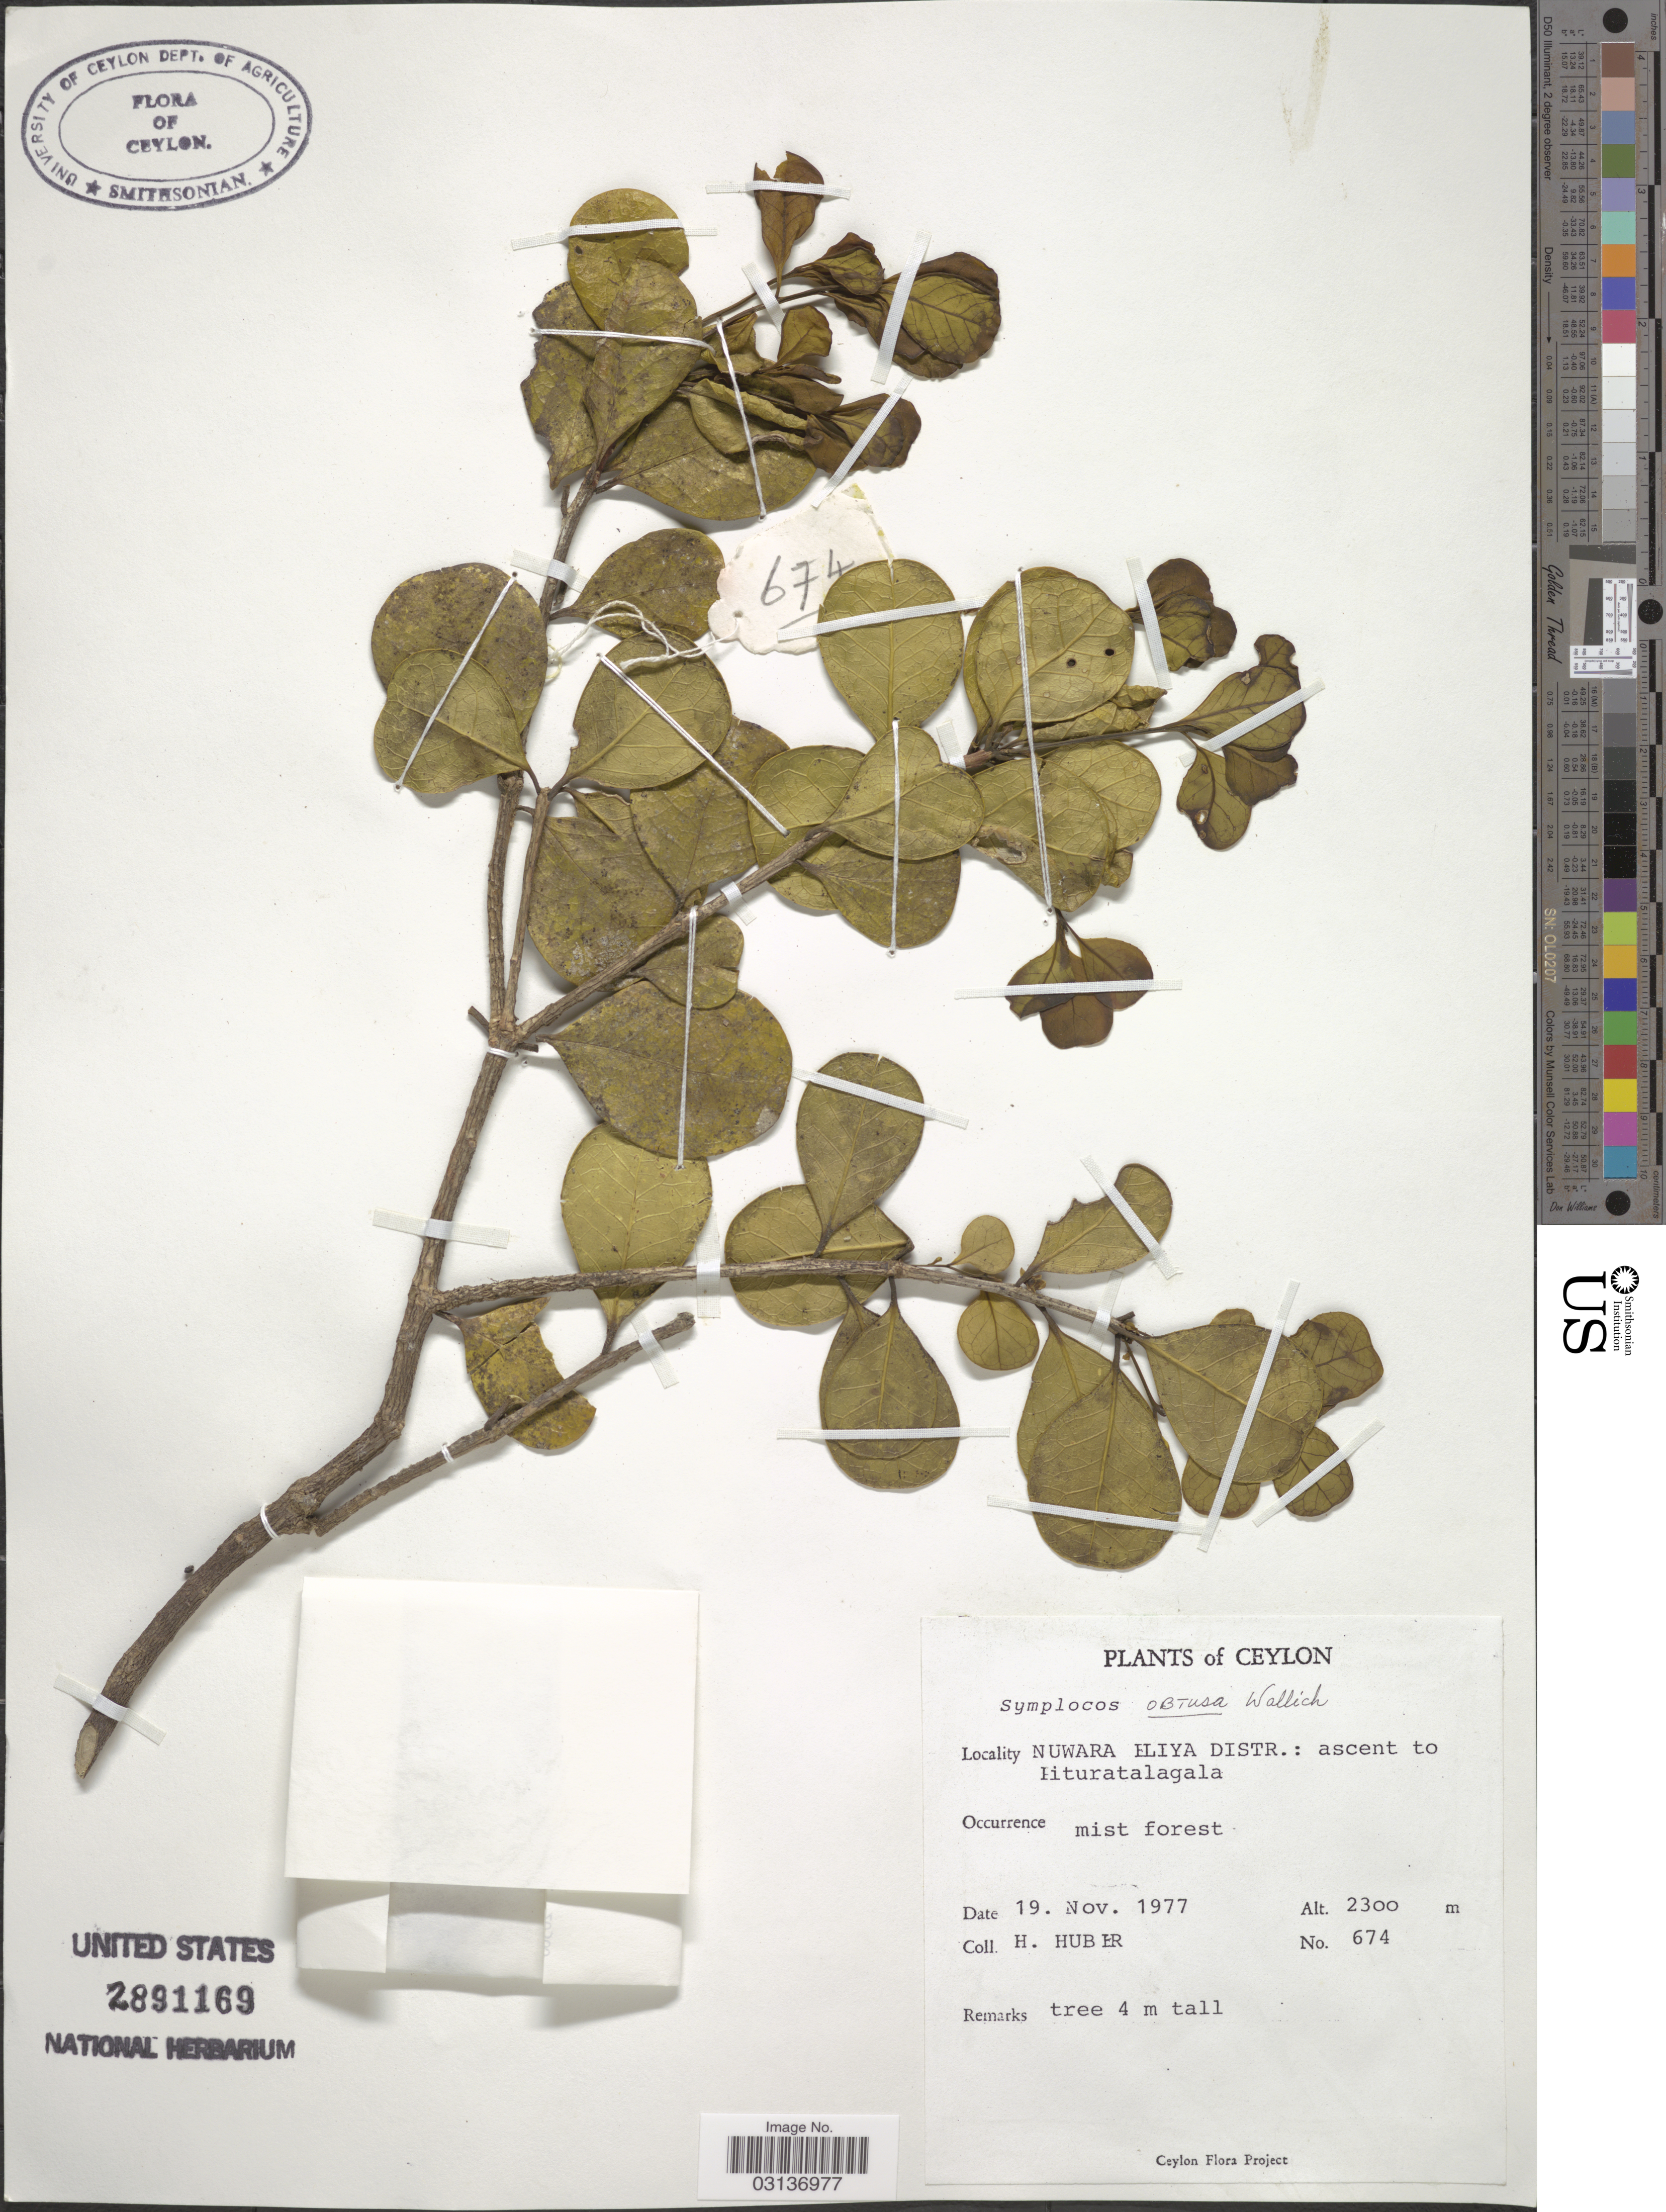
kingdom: Plantae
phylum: Tracheophyta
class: Magnoliopsida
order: Ericales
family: Symplocaceae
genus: Symplocos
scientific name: Symplocos obtusa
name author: Wall. ex G. Don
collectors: H. Huber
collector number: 674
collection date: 1977-11-19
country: Sri Lanka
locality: Ceylon. Nuwara Eliya Distr.: ascent to Pituratalagala.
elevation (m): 2300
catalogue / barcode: US 2891169